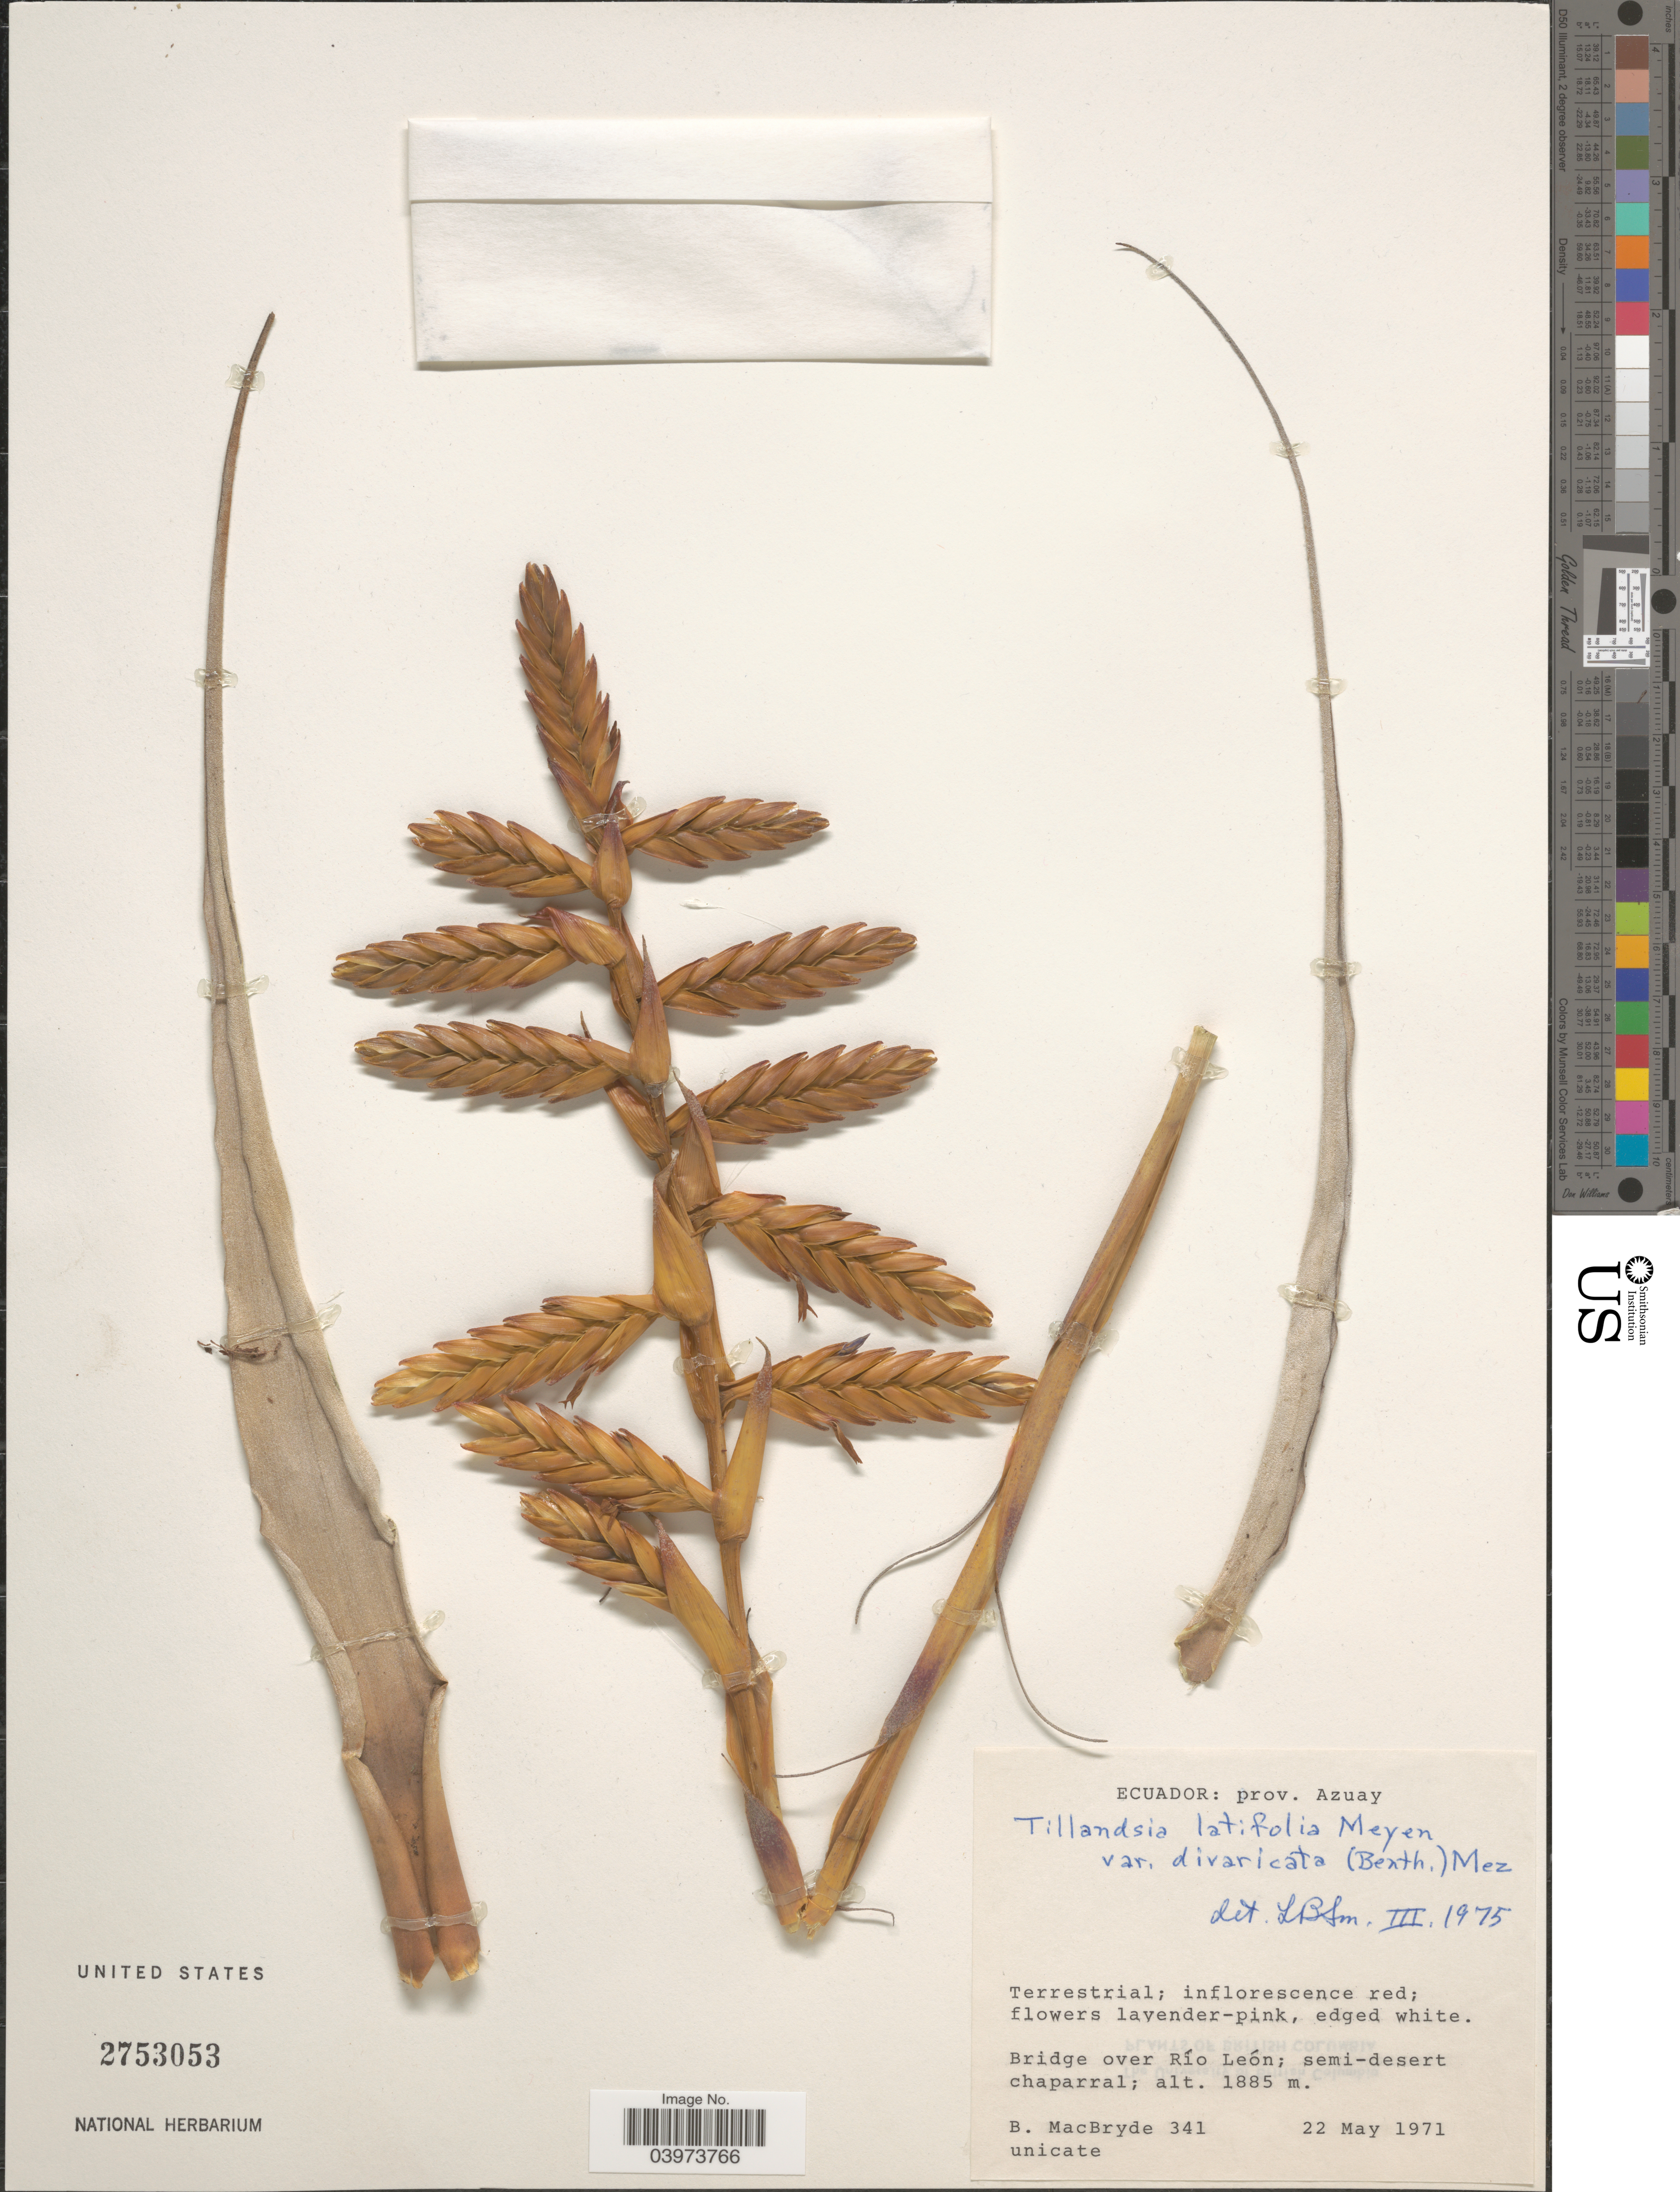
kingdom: Plantae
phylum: Tracheophyta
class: Liliopsida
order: Poales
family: Bromeliaceae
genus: Tillandsia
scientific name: Tillandsia latifolia var. divaricata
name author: (Benth.) Mez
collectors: B. MacBryde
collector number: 341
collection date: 1971-05-22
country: Ecuador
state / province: Azuay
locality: Bridge over Río León; semi-desert chaparral.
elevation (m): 1885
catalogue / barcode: US 2753053